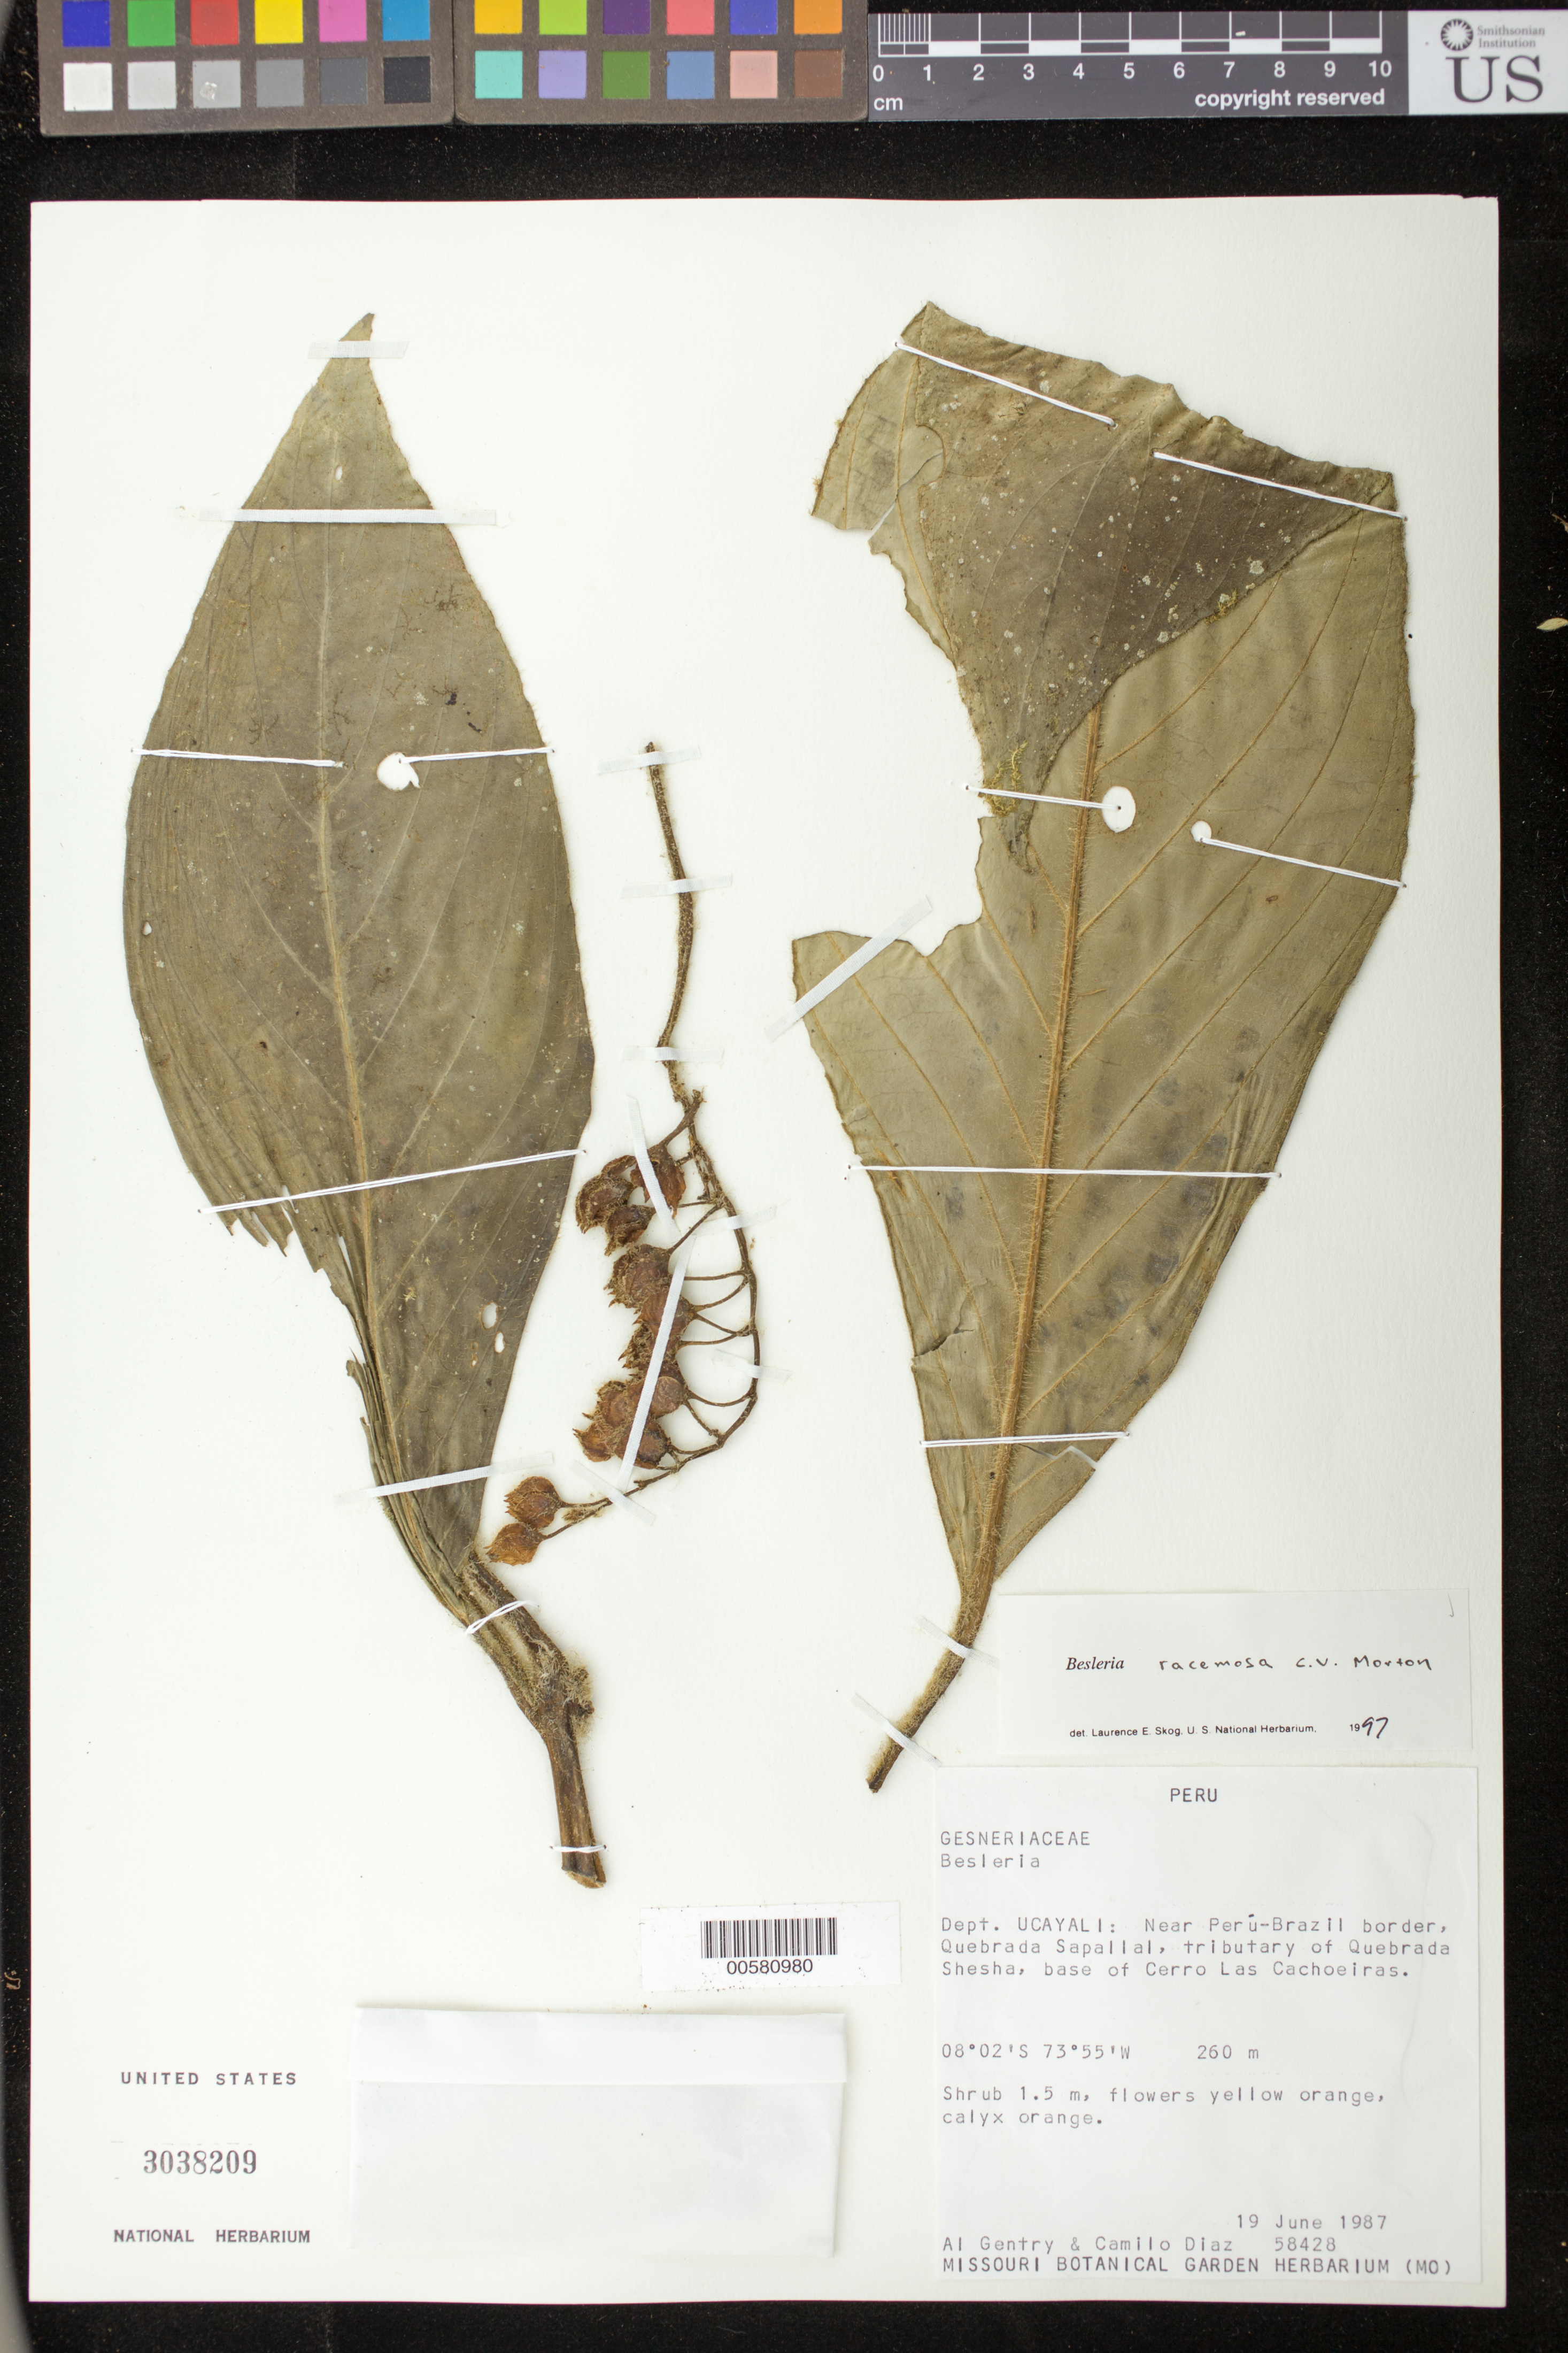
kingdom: Plantae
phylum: Tracheophyta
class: Magnoliopsida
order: Lamiales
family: Gesneriaceae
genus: Besleria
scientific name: Besleria racemosa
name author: C.V. Morton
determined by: Skog, Laurence E.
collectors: A. H. Gentry & C. Díaz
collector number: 58428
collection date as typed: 19 Jun 1987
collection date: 1987-06-19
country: Peru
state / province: Ucayali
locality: Near Peru - Brazil border, Quebrada Sapallal, tributary of Quebrada Shesha, base of Cerro Las Cachoeiras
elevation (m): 260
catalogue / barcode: US 3038209